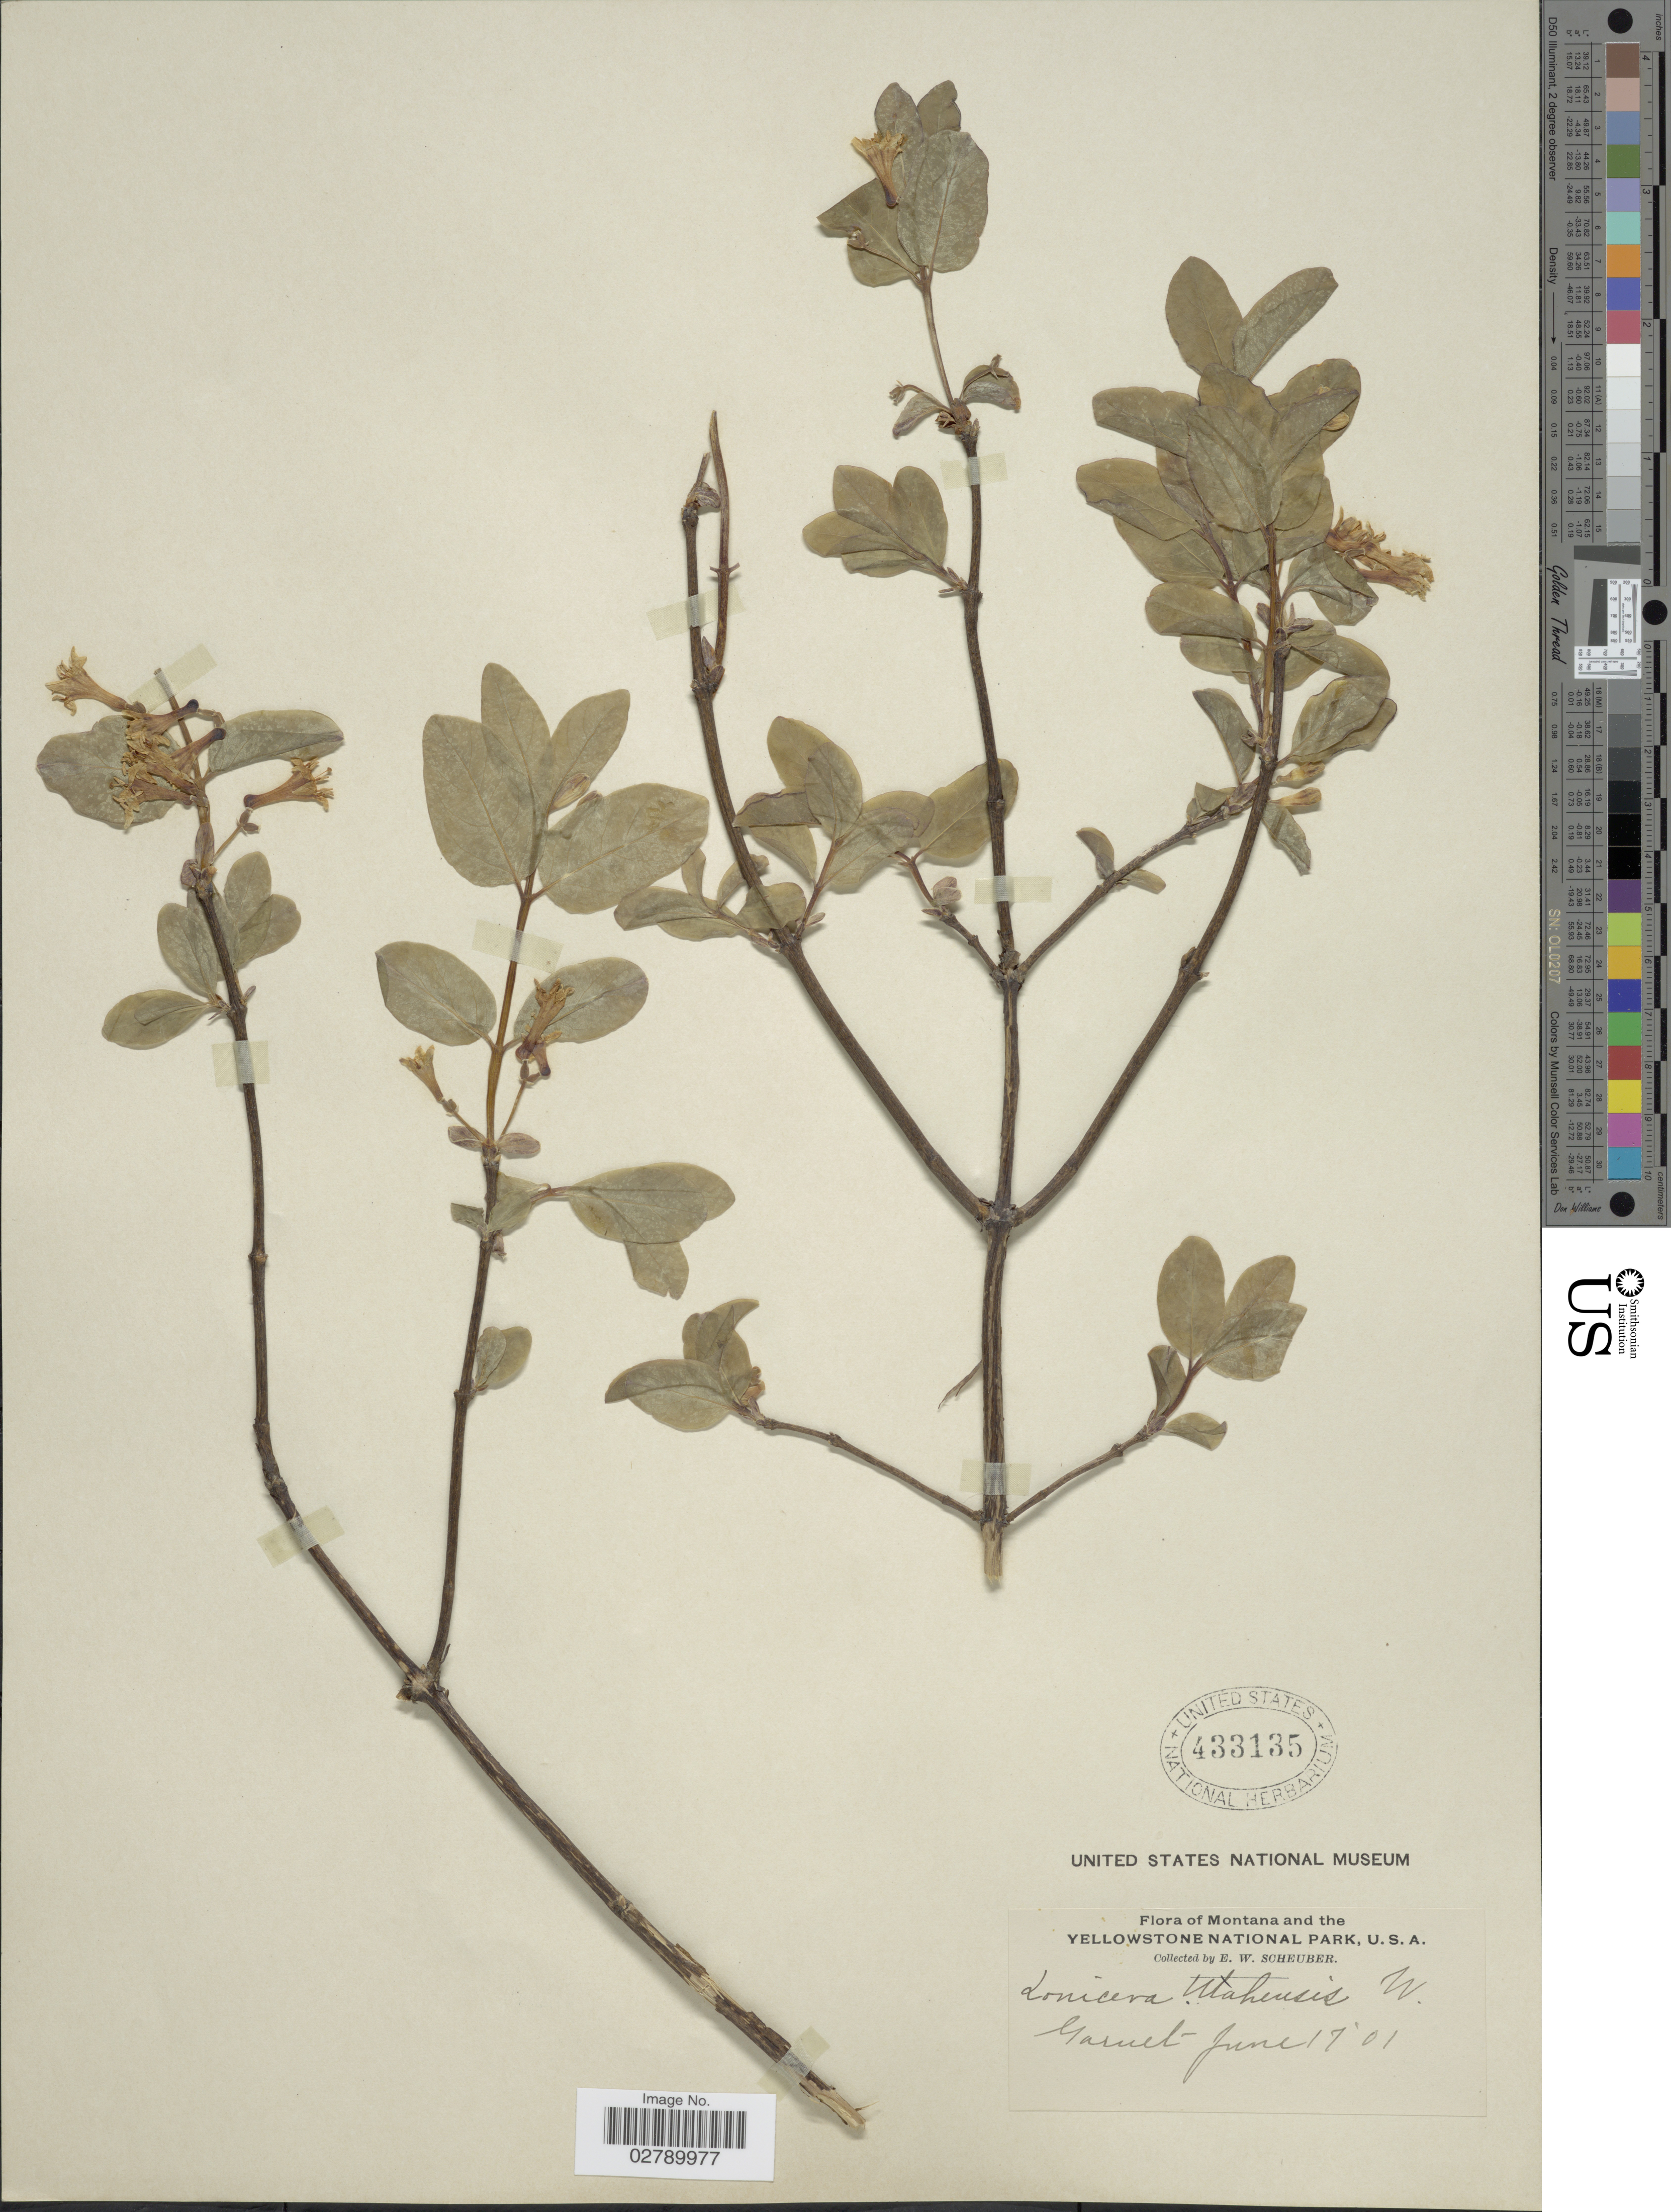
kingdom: Plantae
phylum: Tracheophyta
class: Magnoliopsida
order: Dipsacales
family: Caprifoliaceae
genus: Lonicera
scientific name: Lonicera utahensis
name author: S. Watson in C. King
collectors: E. Scheuber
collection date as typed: Transcribed d/m/y: 17/6/1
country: United States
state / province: Montana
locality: Yellowstone National Park. Garnet.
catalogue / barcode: US 433135